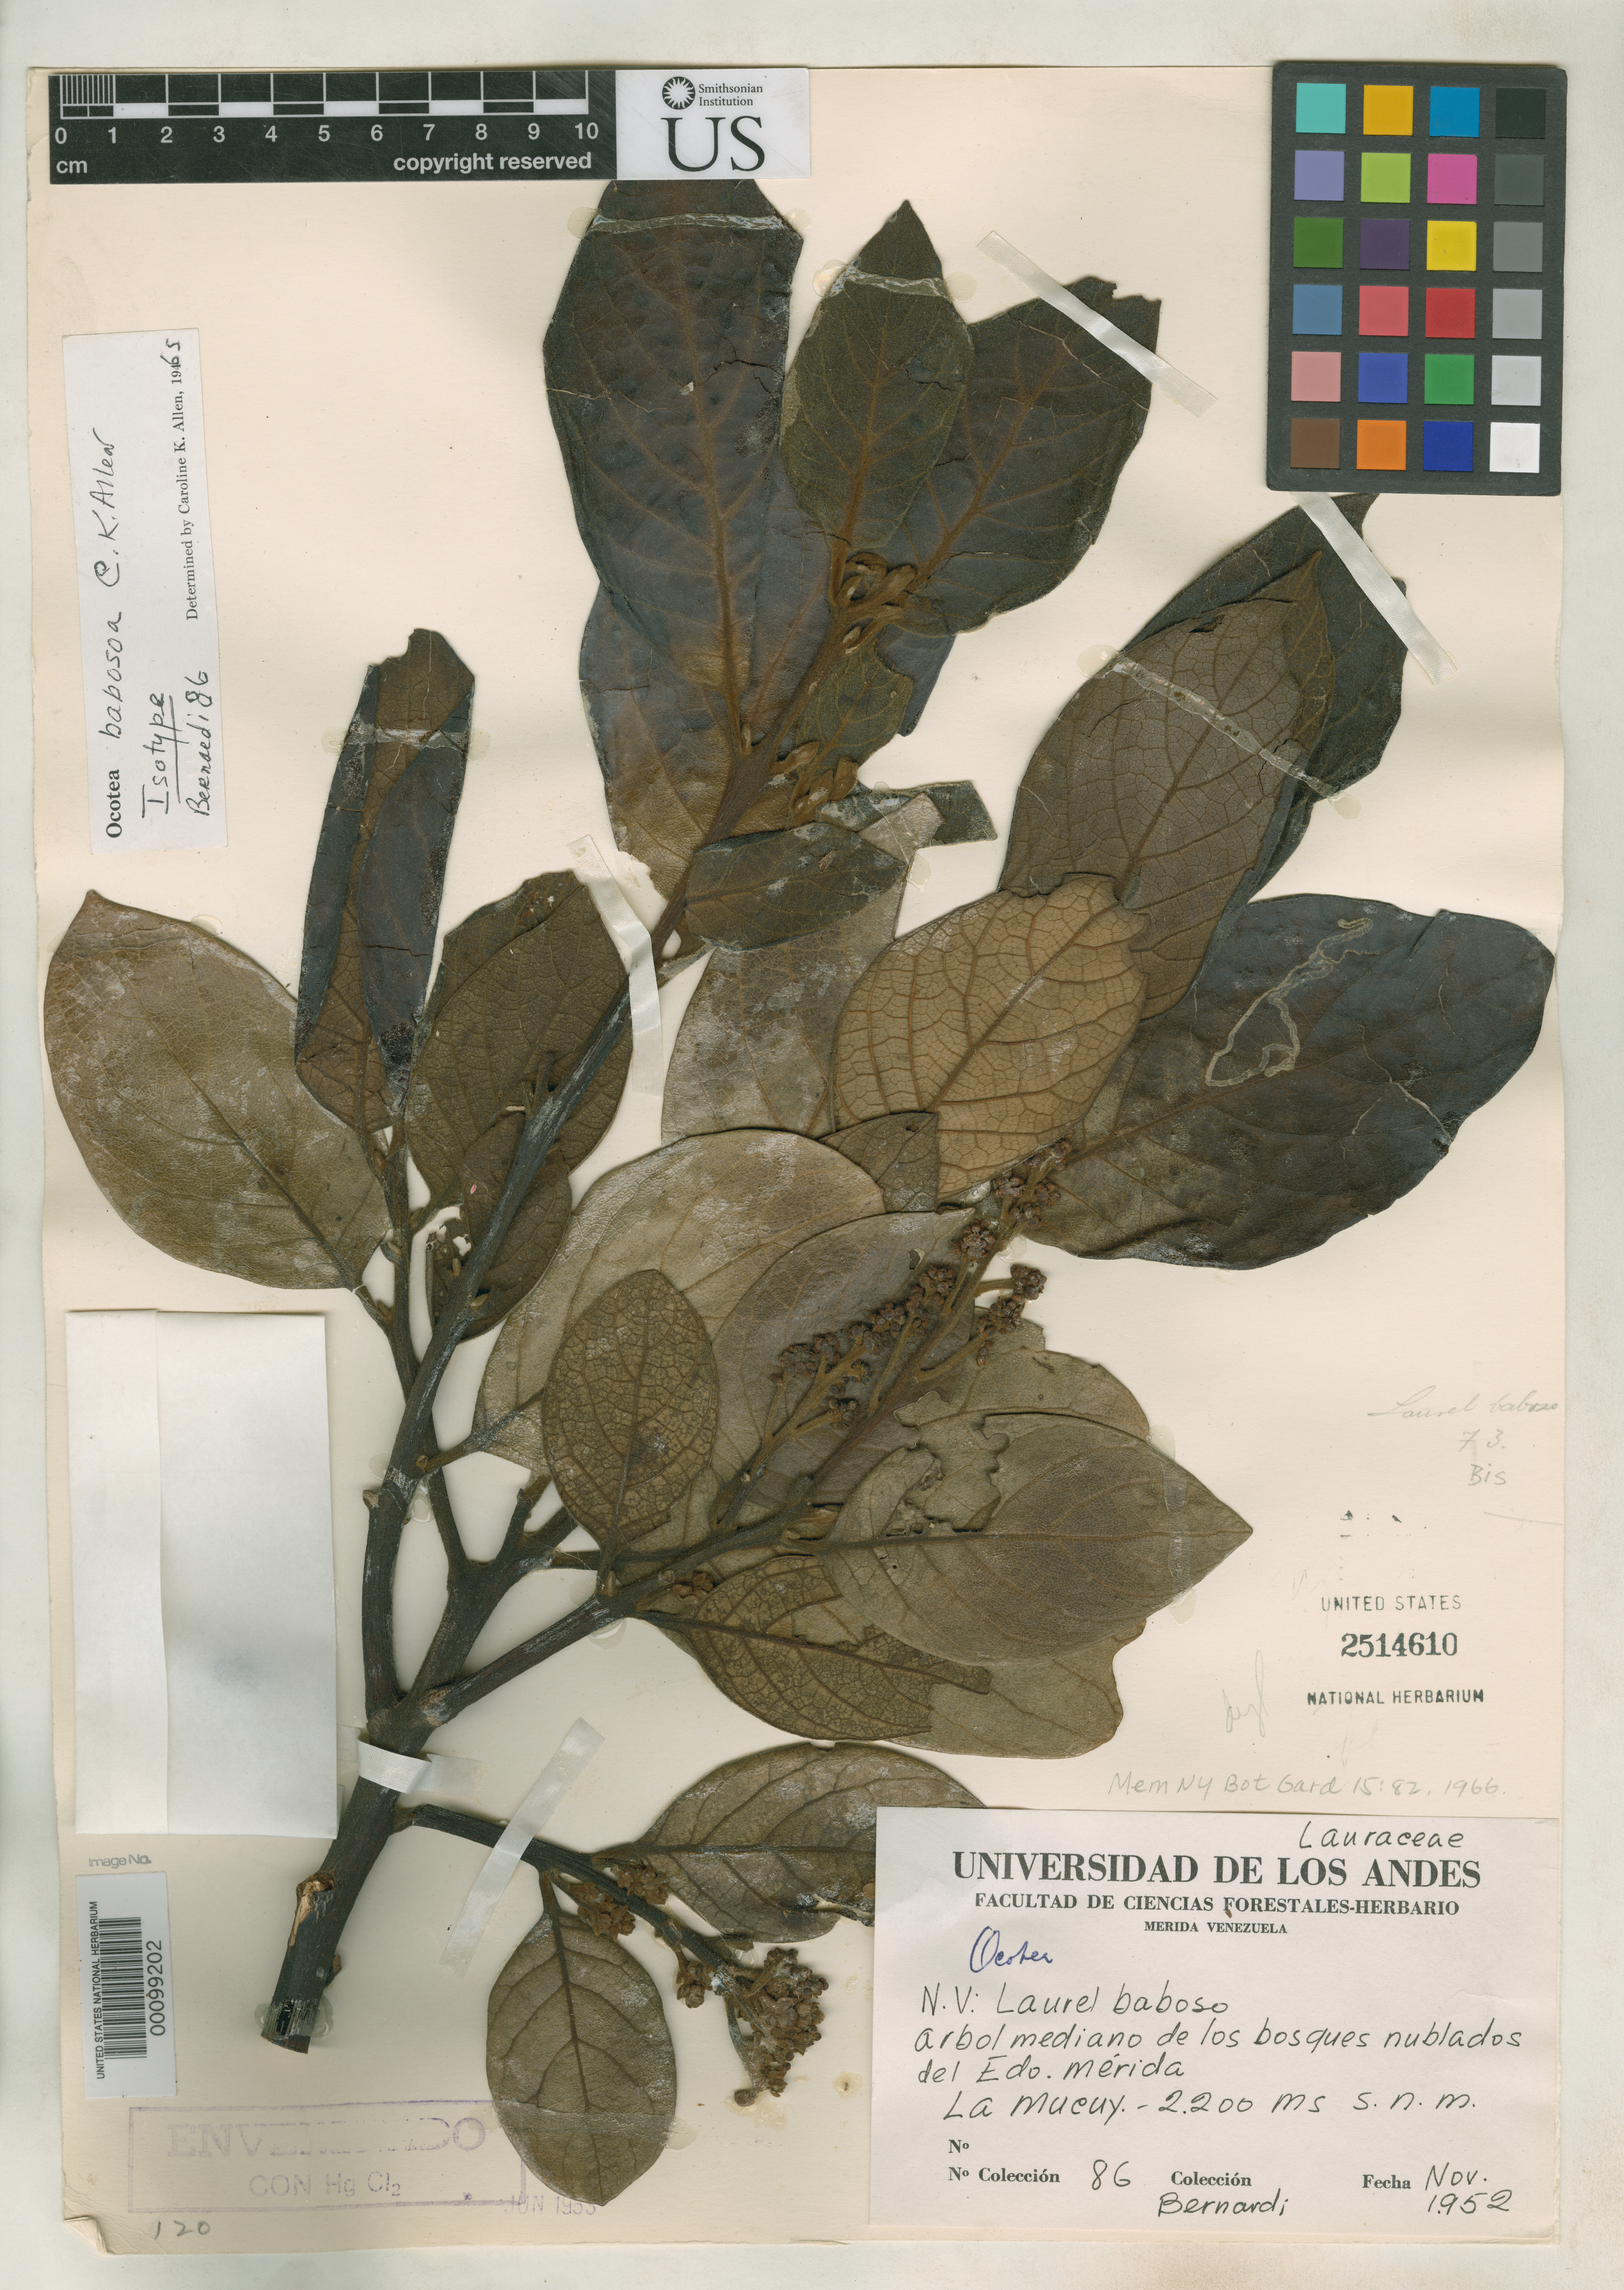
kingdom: Plantae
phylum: Tracheophyta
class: Magnoliopsida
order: Laurales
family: Lauraceae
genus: Ocotea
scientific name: Ocotea babosa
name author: C.K. Allen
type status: Isotype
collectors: A. L. Bernardi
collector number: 86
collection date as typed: Nov 1952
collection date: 1952-11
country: Venezuela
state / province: Mérida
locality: La Mueuy.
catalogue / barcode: US 2514610